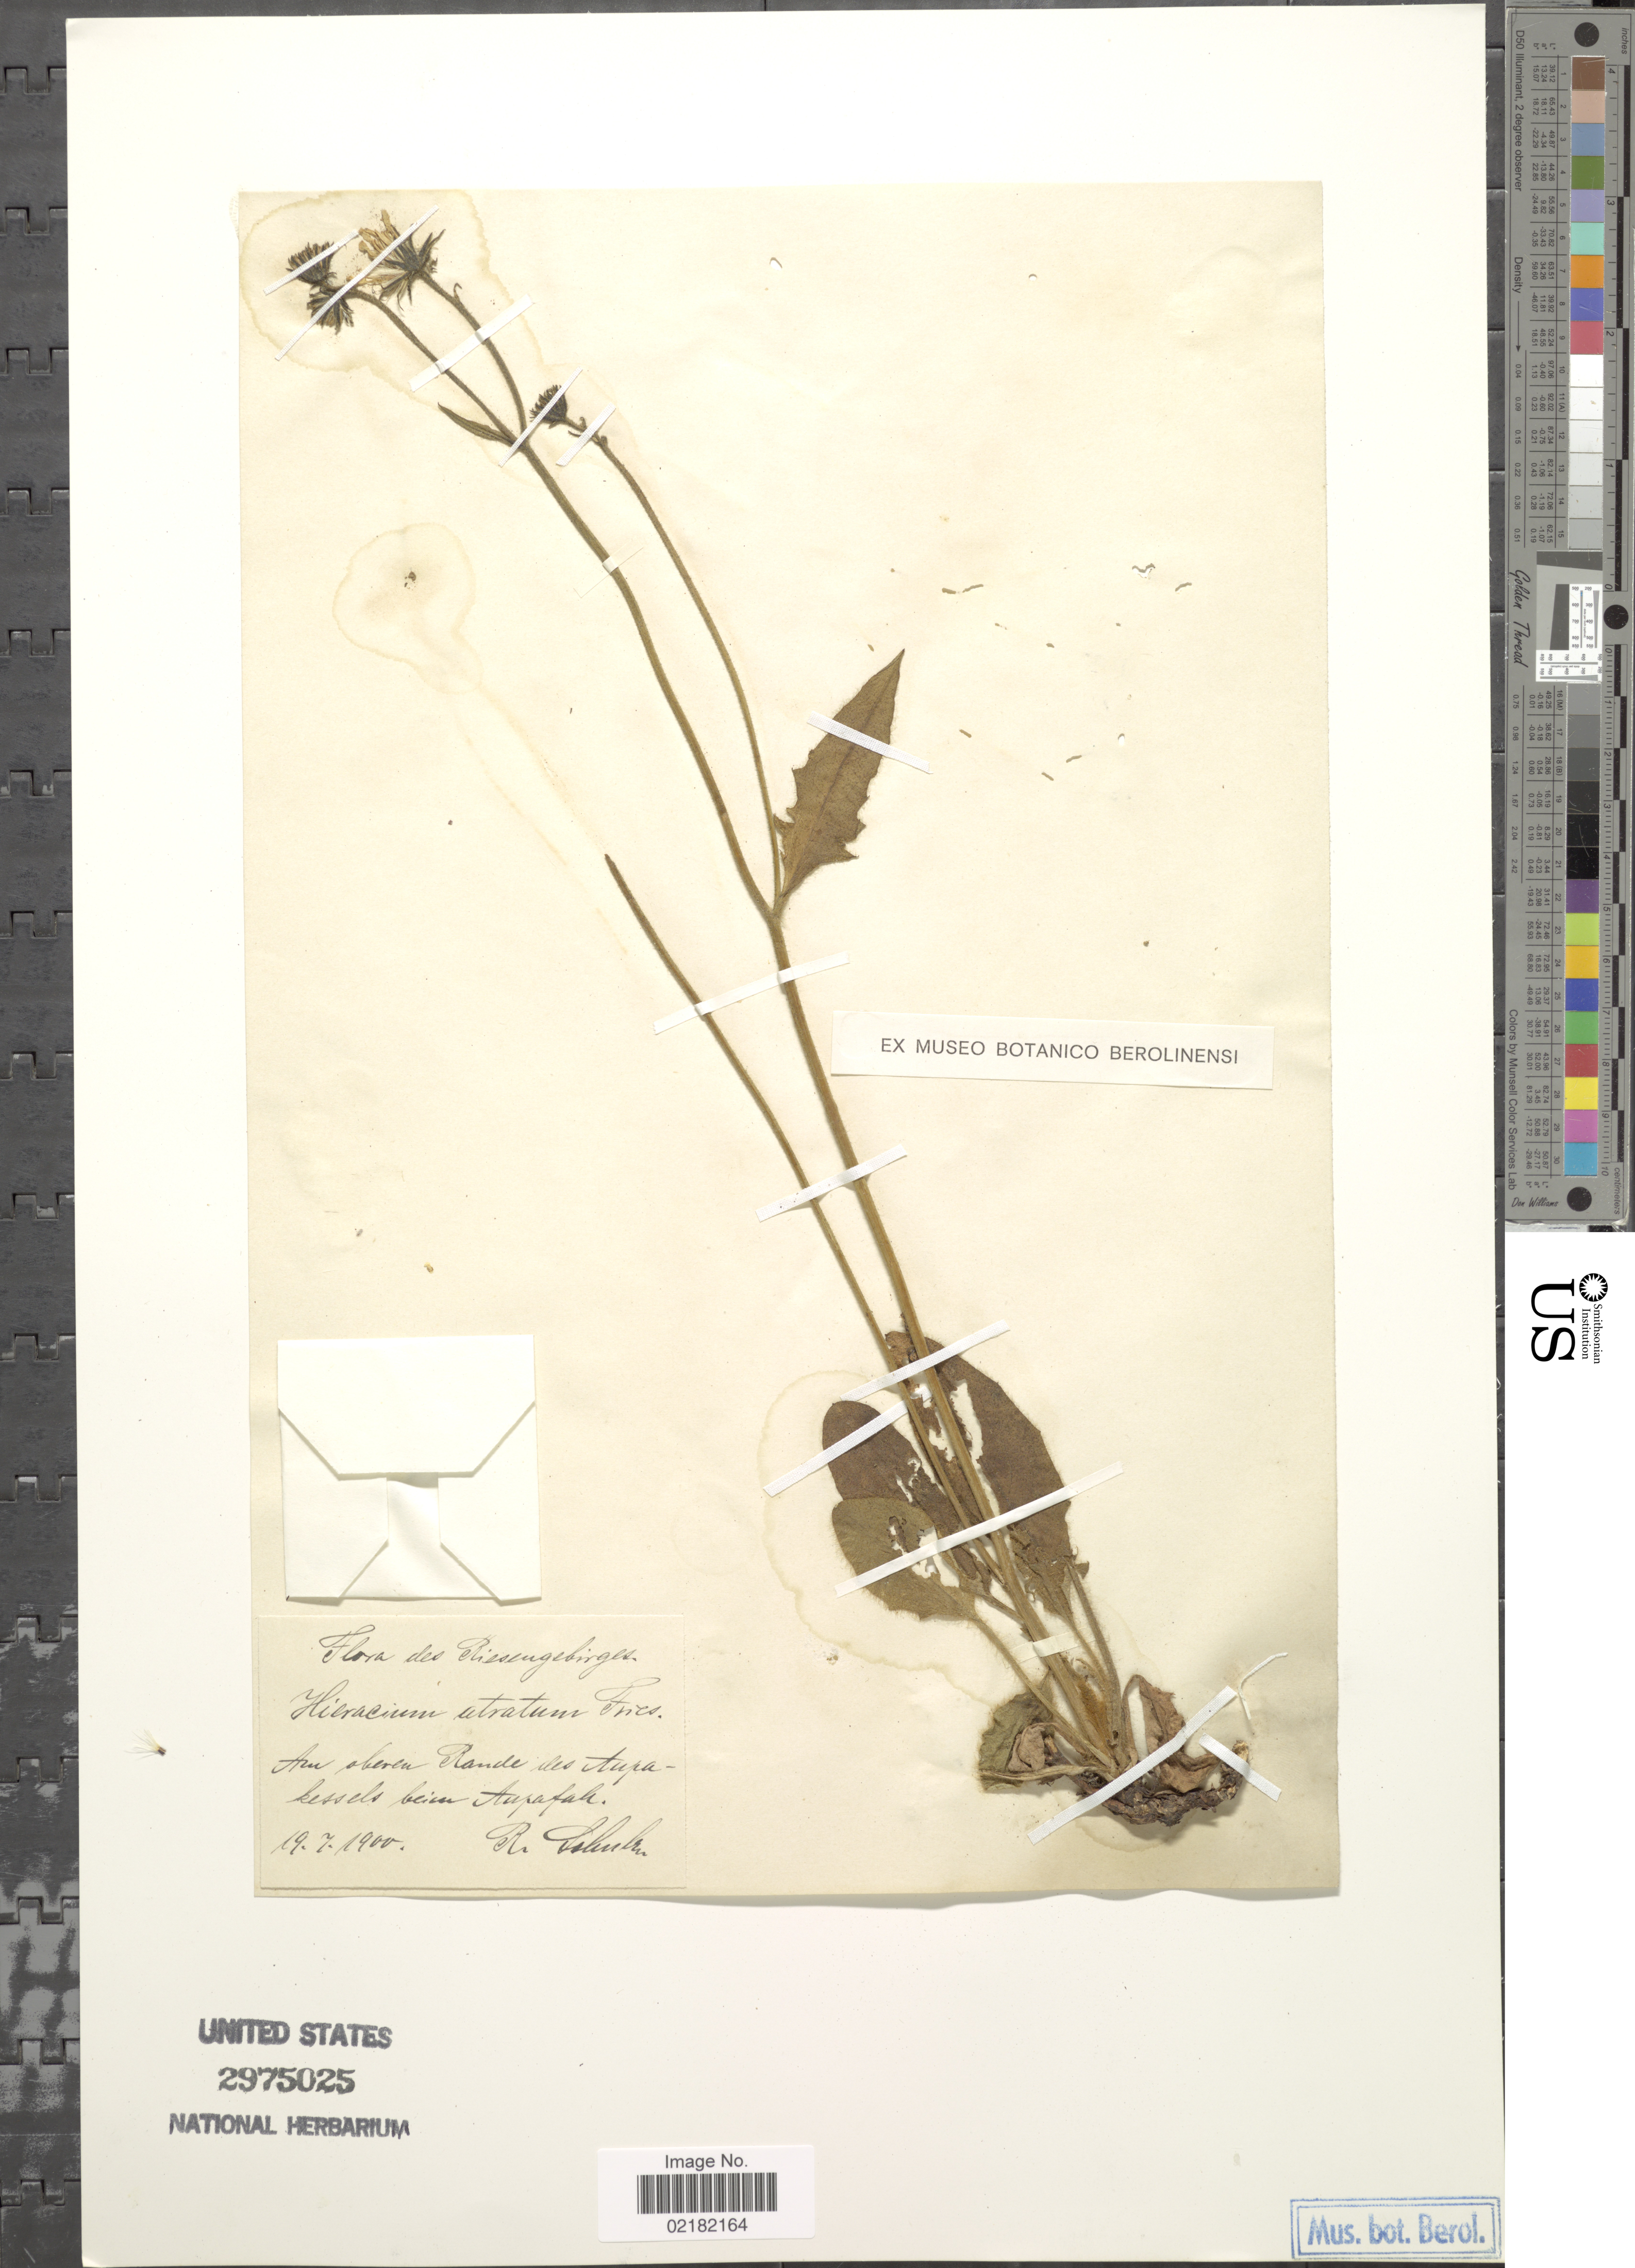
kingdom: Plantae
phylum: Tracheophyta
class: Magnoliopsida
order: Asterales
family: Asteraceae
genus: Hieracium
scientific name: Hieracium atratum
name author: Fr.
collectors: R. Schleicher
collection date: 1900-07-19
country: Poland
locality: Riesengebirge, Am oberen Rande des Aupakessels beim Aupafak. [interpreted]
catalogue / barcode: US 2975025